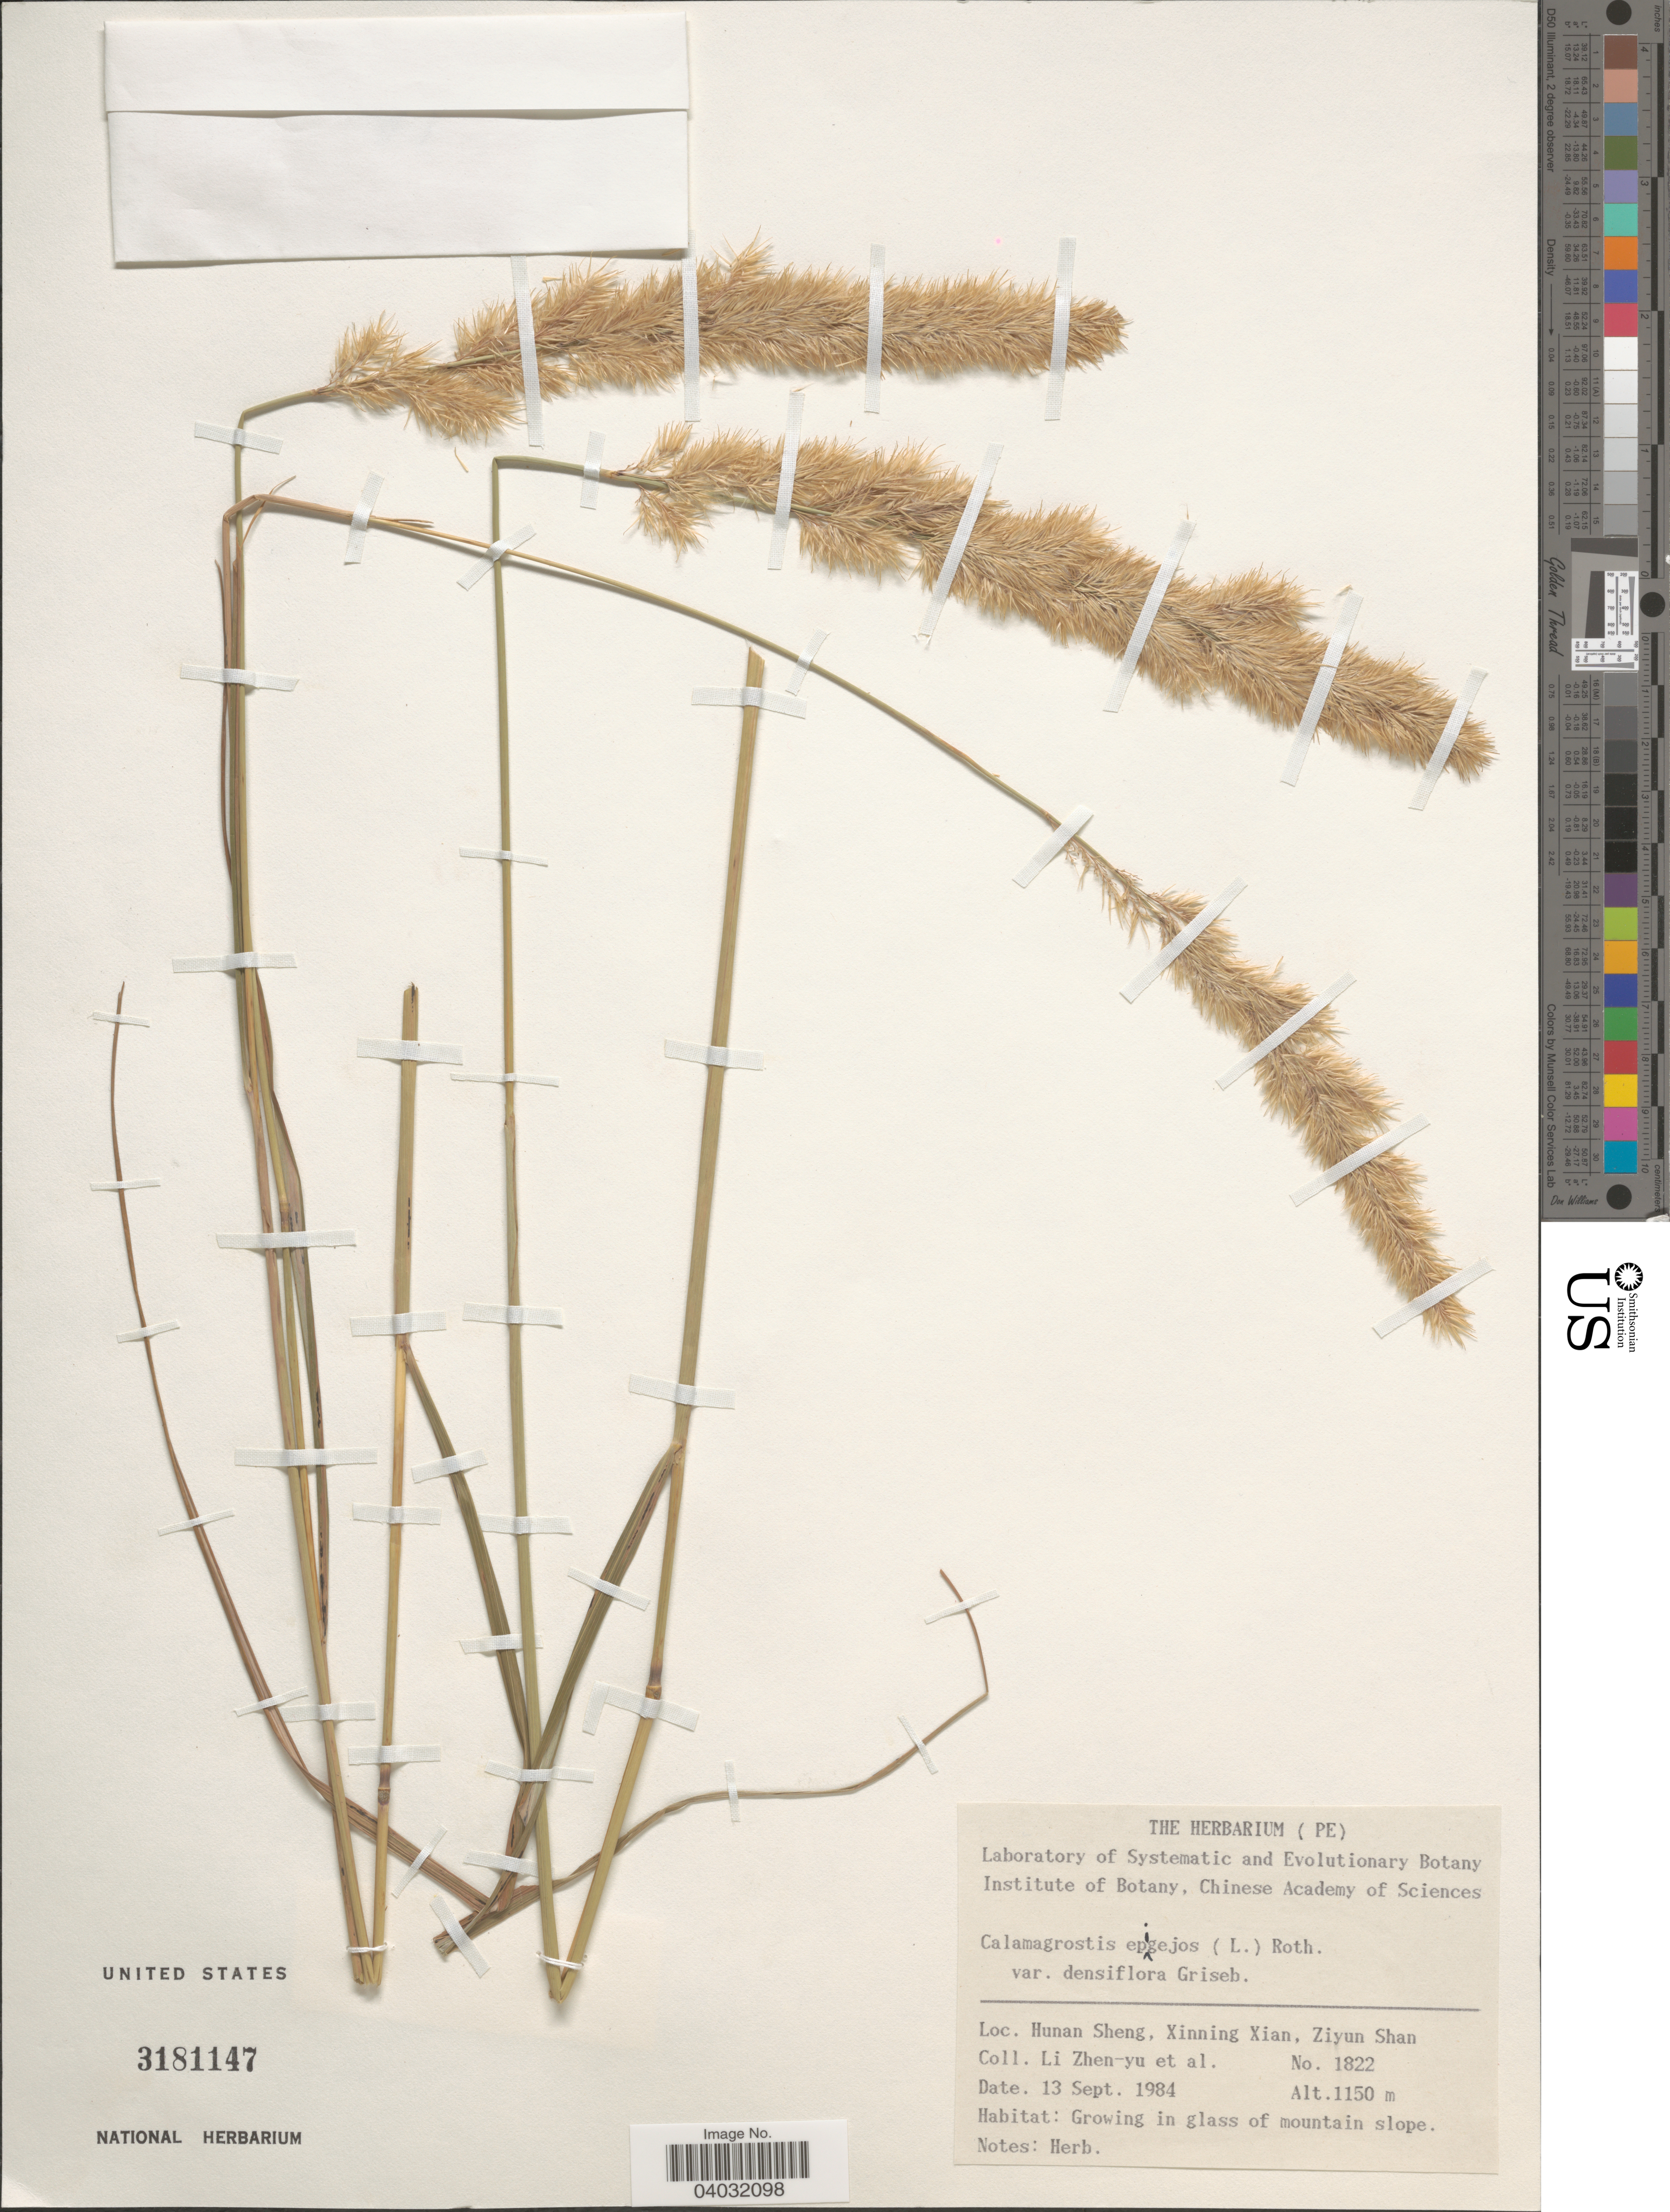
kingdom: Plantae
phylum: Tracheophyta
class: Liliopsida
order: Poales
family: Poaceae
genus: Calamagrostis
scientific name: Calamagrostis epigeios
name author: (L.) Roth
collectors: Z. Y. Li & et al.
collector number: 1822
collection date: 1984-09-13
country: China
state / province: Hunan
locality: Hunan Sheng, Xinning Xian, Ziyun Shan.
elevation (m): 1150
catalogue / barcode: US 3181147